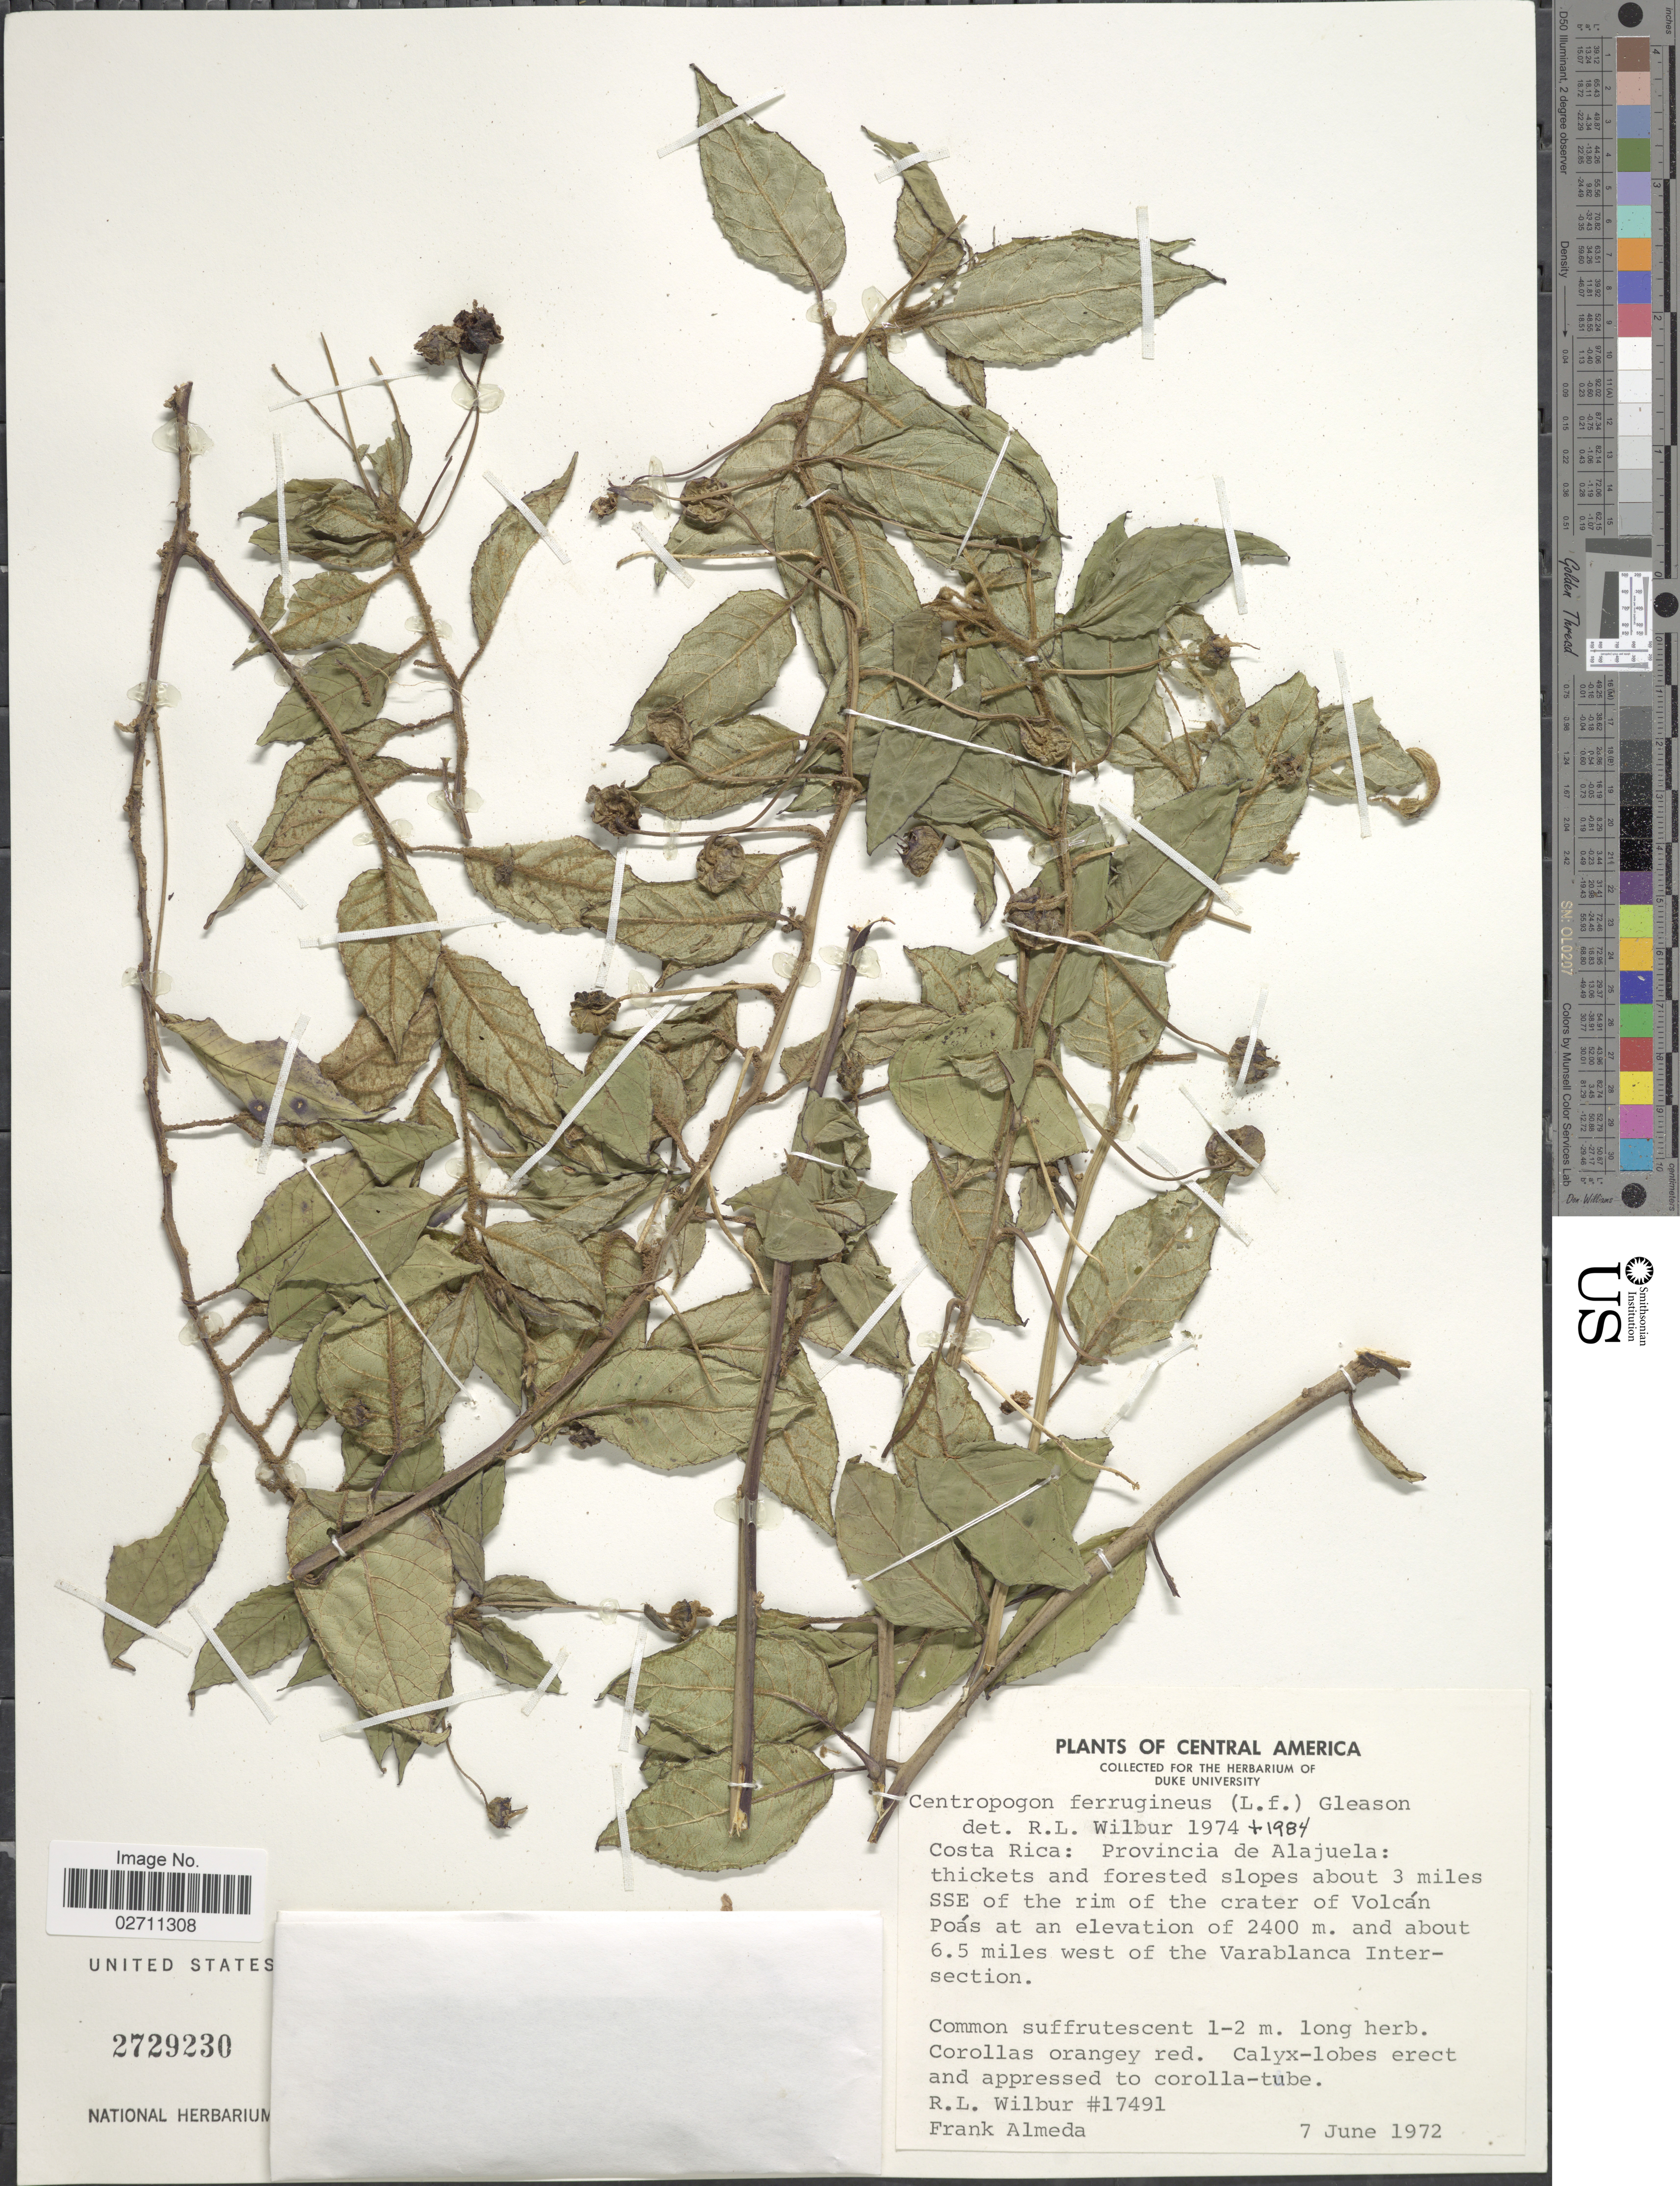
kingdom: Plantae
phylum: Tracheophyta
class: Magnoliopsida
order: Asterales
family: Campanulaceae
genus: Centropogon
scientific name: Centropogon ferrugineus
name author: (L. f.) Gleason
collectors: R. L. Wilbur & F. Almeda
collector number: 17491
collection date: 1972-06-07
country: Costa Rica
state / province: Alajuela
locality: Thickets and forested slopes about 3 miles SSE of the rim of the crater of Volcan Poas and about 6.5 miles west of the Varablanca Intersection.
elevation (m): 2400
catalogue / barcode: US 2729230